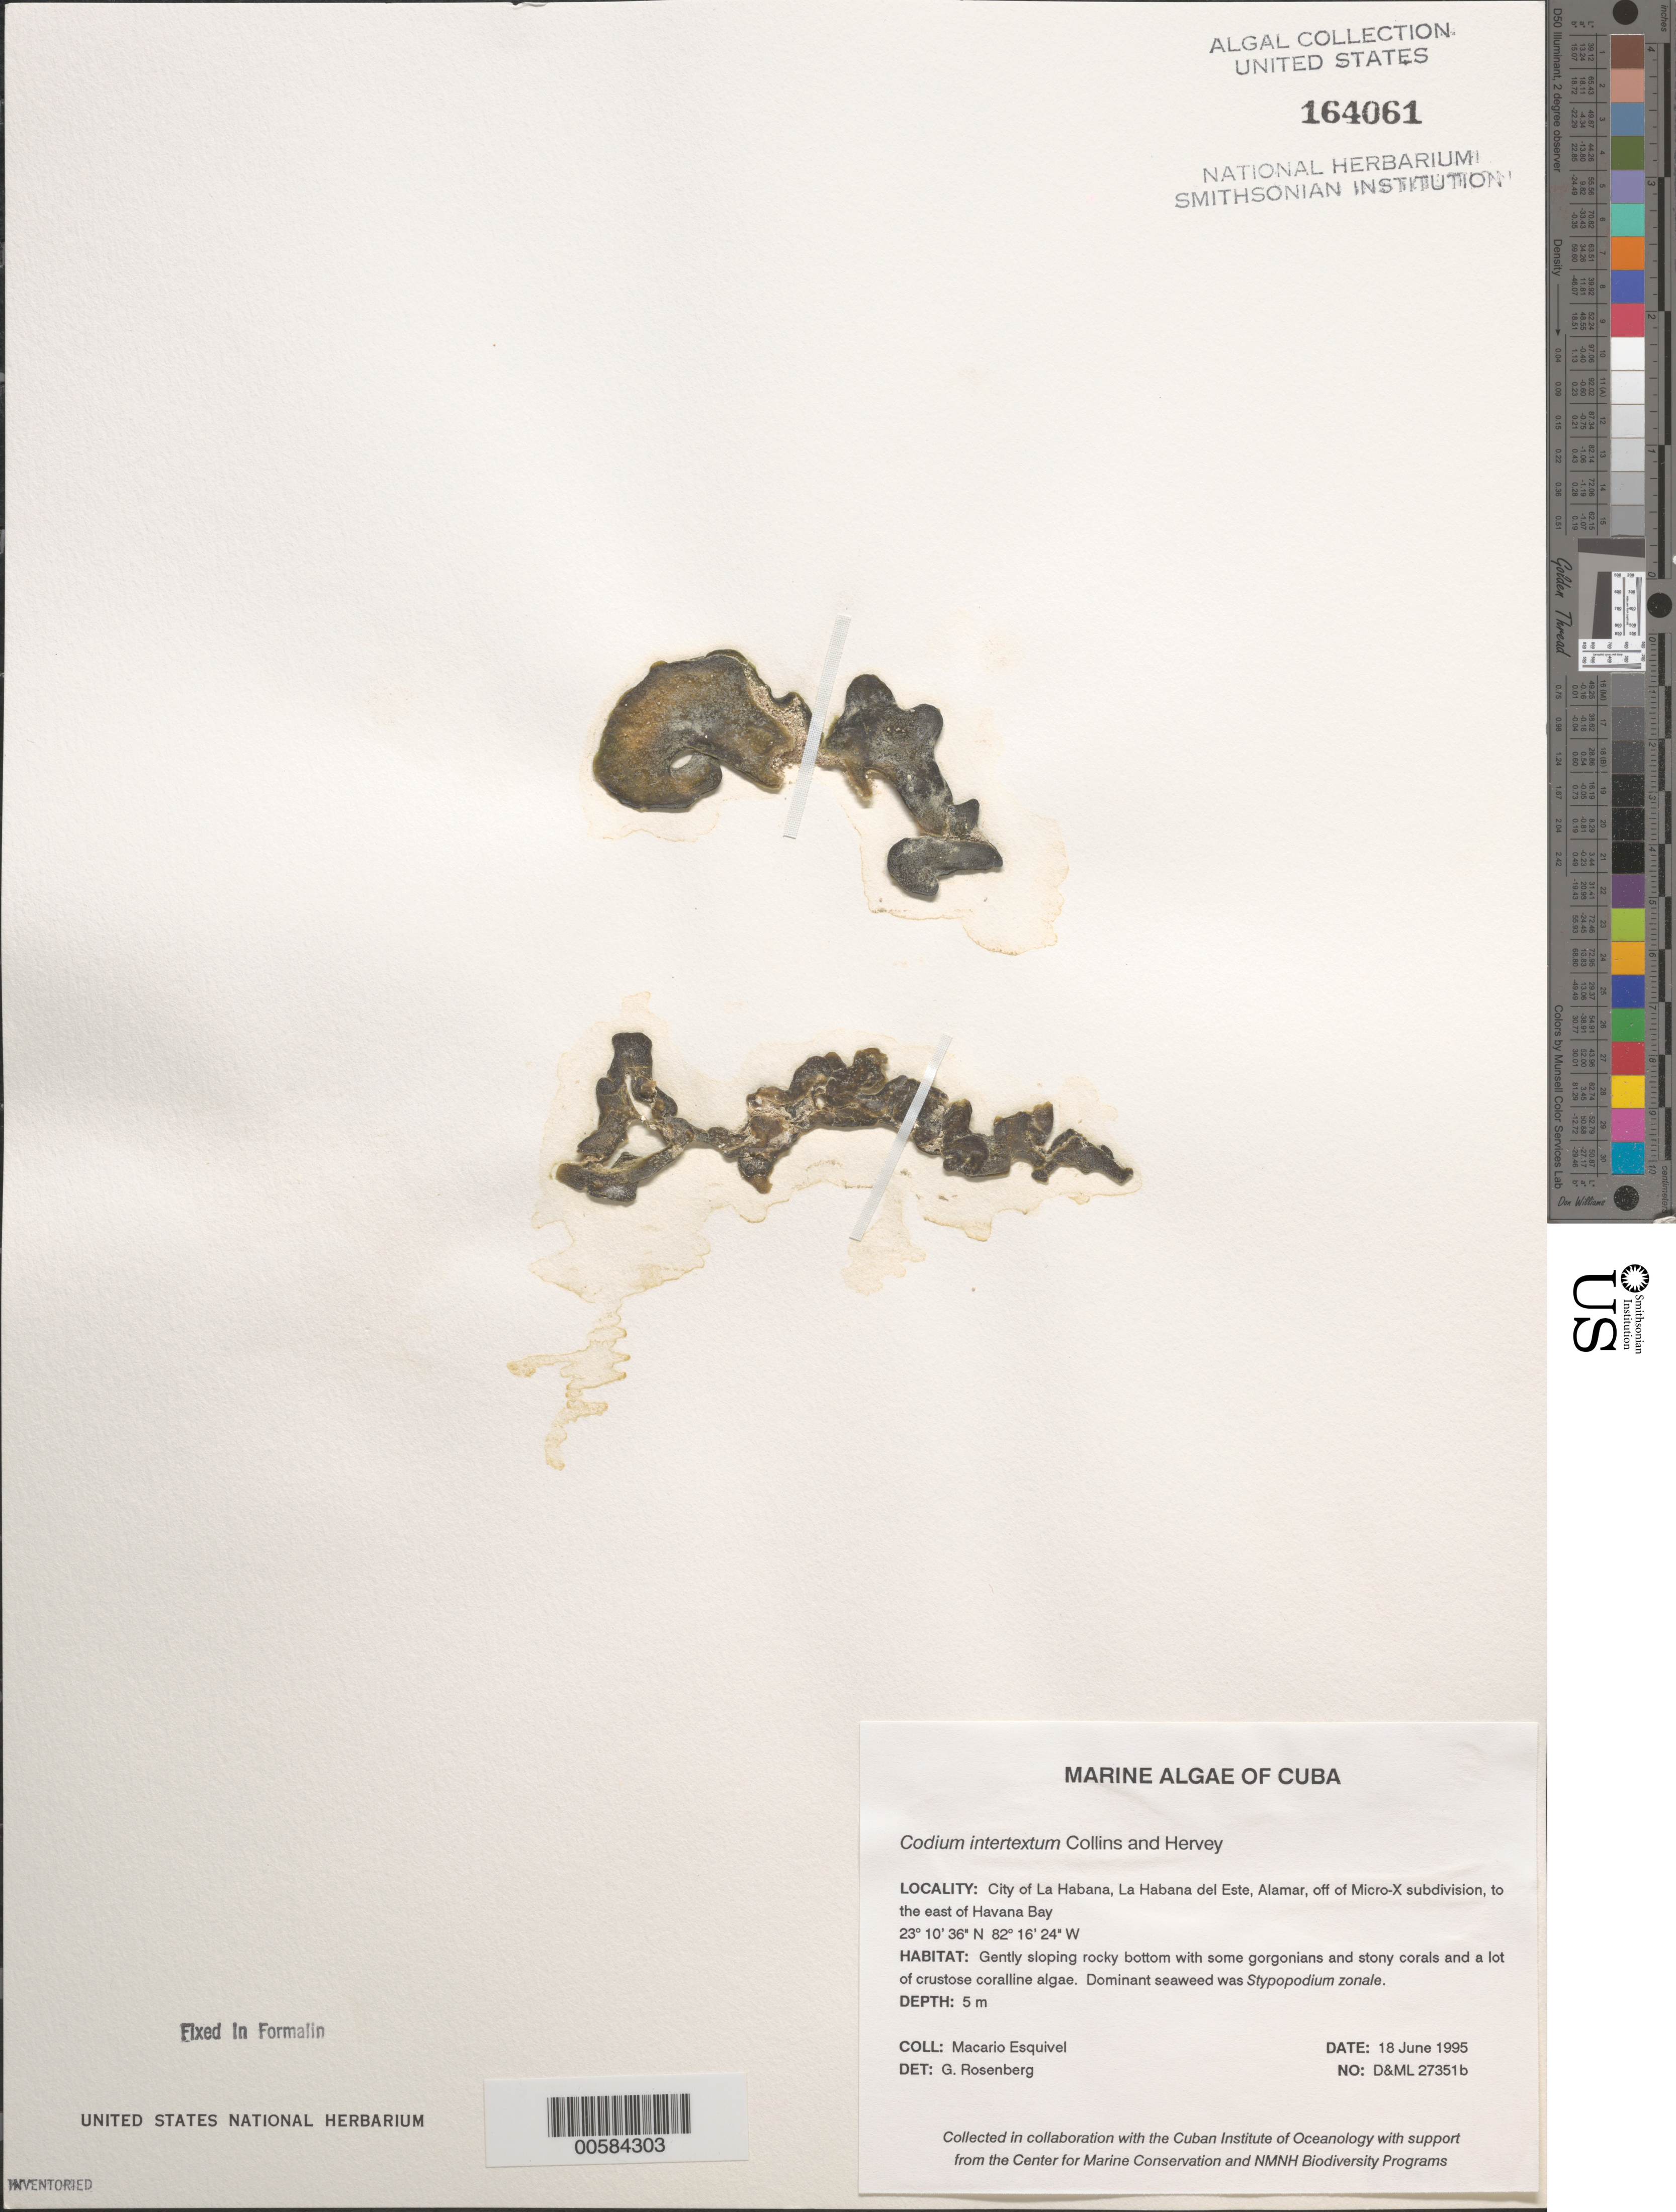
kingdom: Plantae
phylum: Chlorophyta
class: Ulvophyceae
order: Bryopsidales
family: Codiaceae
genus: Codium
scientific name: Codium intertextum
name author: Collins & Herv.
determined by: Rosenberg, G.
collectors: M. Esquivel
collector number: D&ML 27351b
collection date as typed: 18 Jun 1995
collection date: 1995-06-18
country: Cuba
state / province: La Habana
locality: La Habana, La Habana del Este, Alamar, east of Havana Bay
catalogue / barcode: US 164061